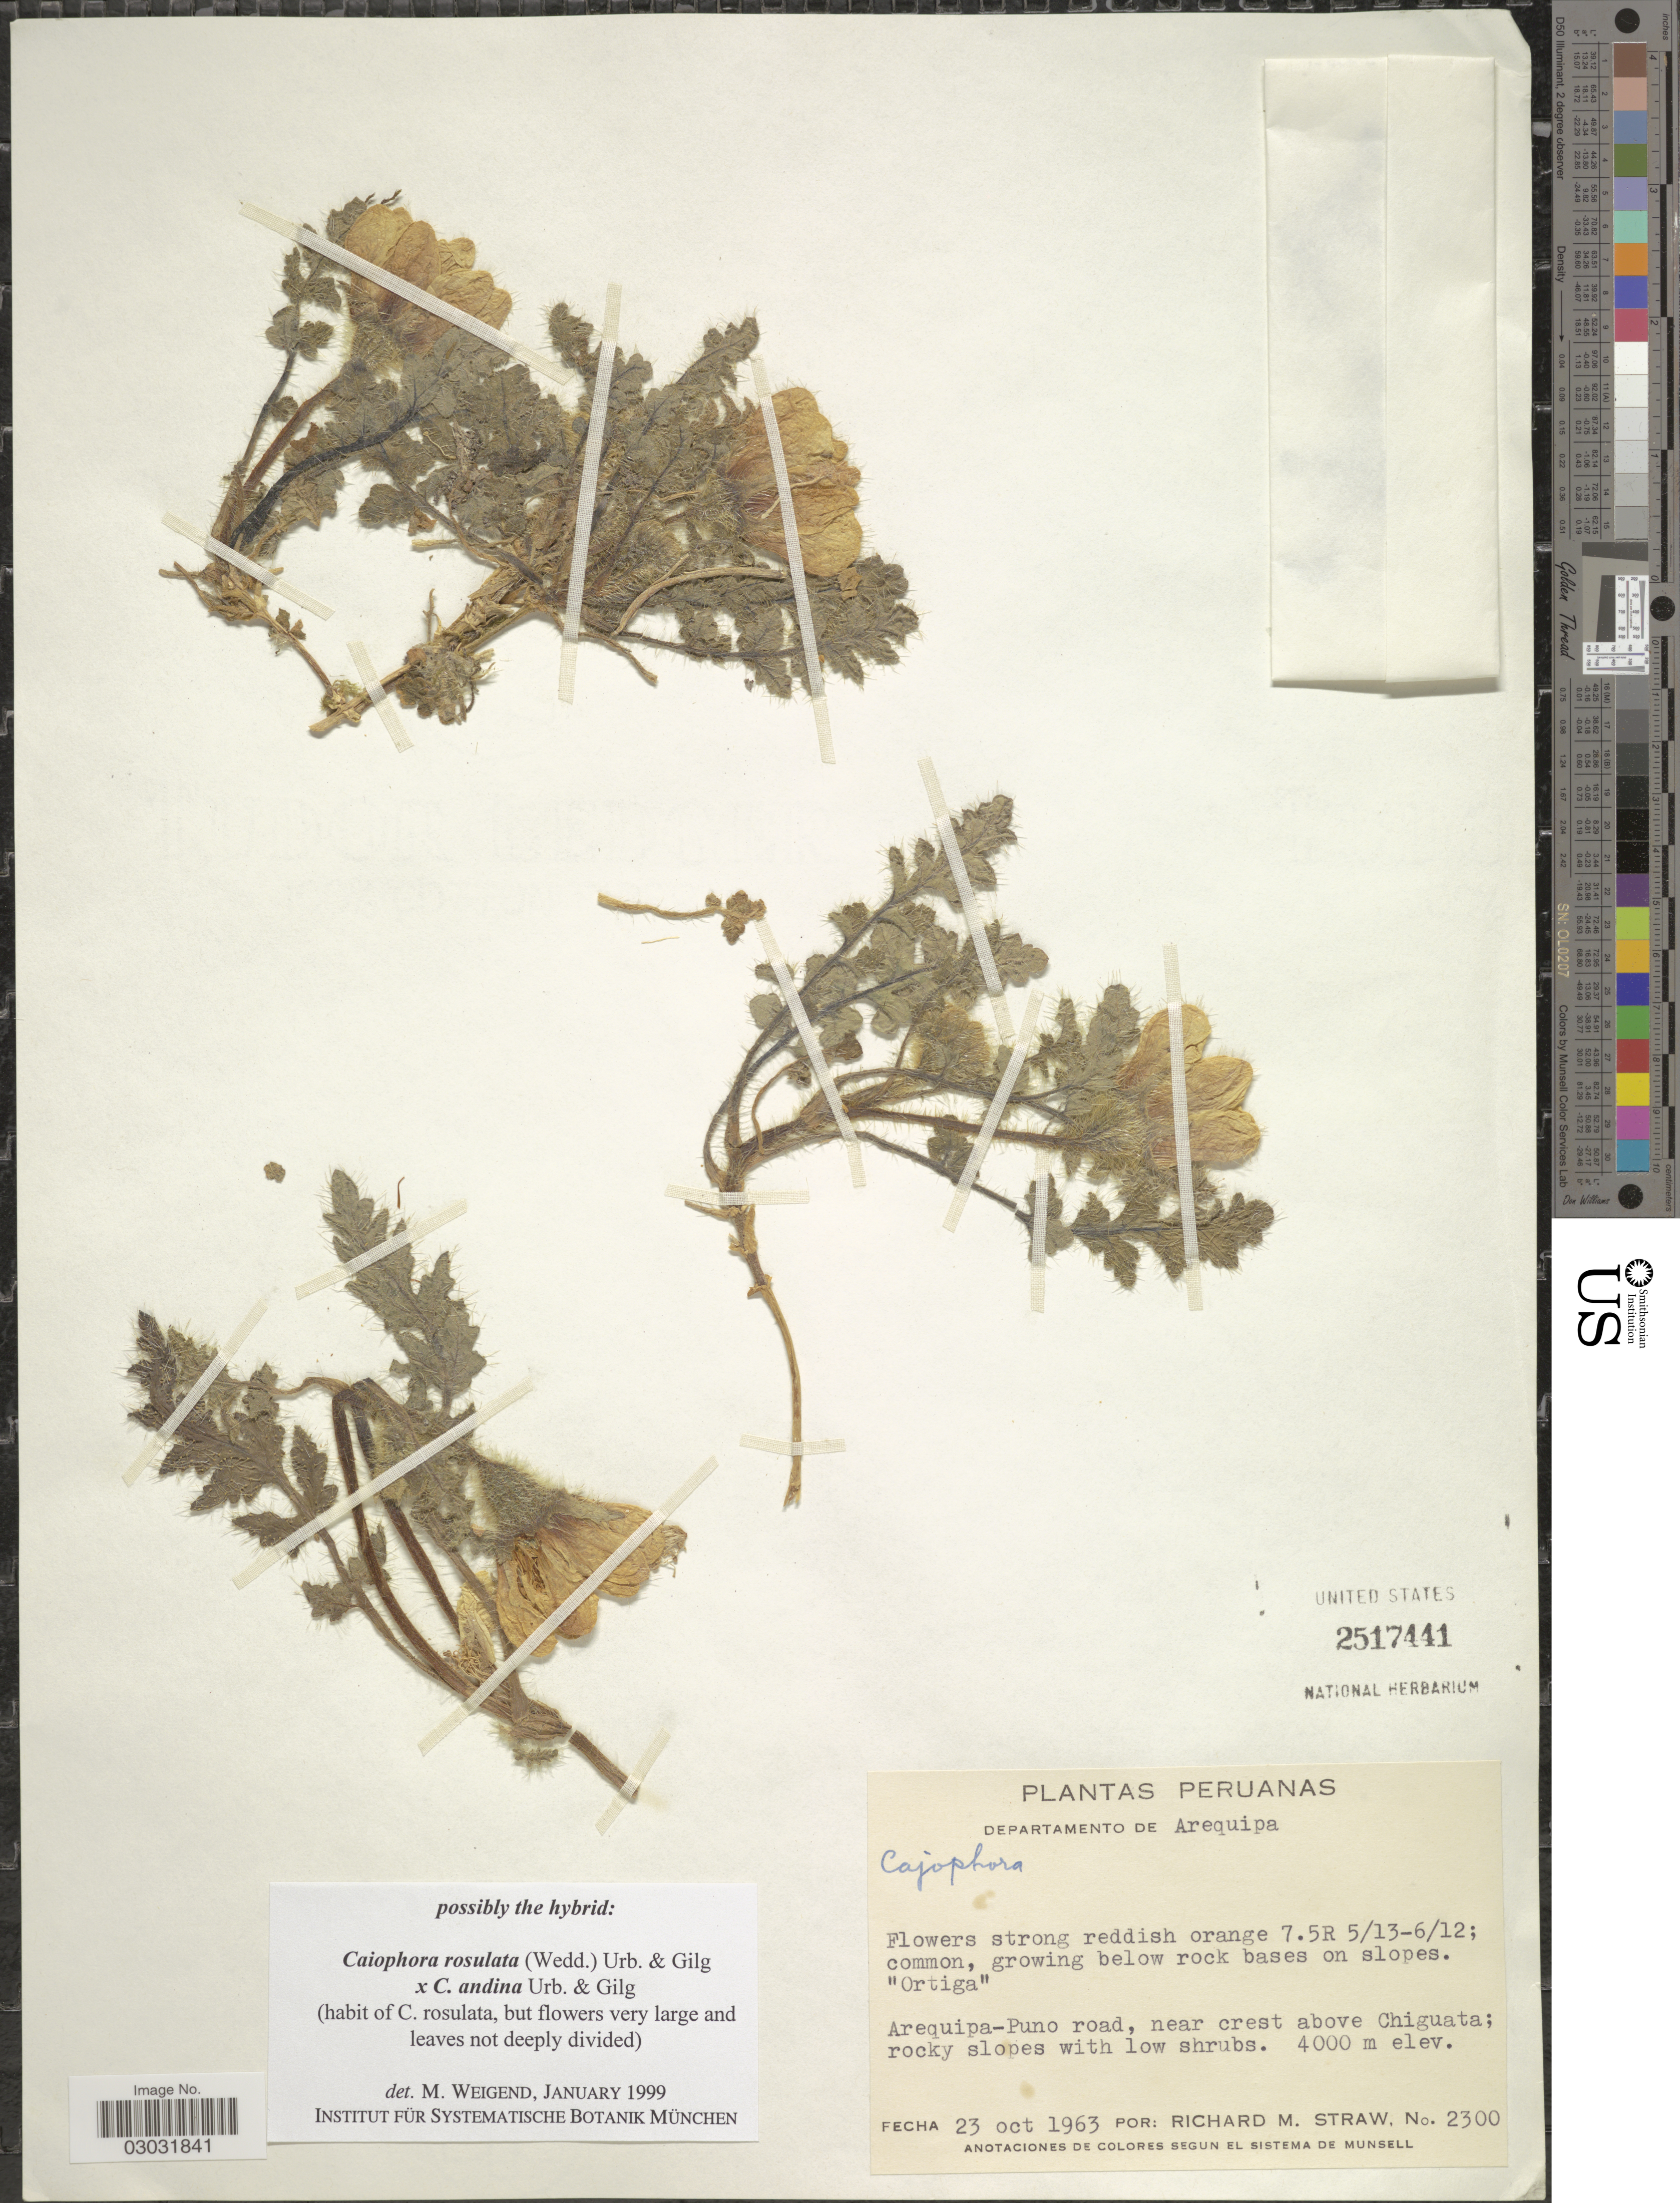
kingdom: Plantae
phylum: Tracheophyta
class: Magnoliopsida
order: Cornales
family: Loasaceae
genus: Caiophora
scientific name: Caiophora rosulata subsp. rosulata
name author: (Wedd.) Urb. & Gilg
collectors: R. M. Straw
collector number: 2300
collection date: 1963-10-23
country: Peru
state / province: Arequipa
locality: Departamento de Arequipa. Arequipa-Puno road, near crest above Chiguata.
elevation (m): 4000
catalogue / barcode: US 2517441